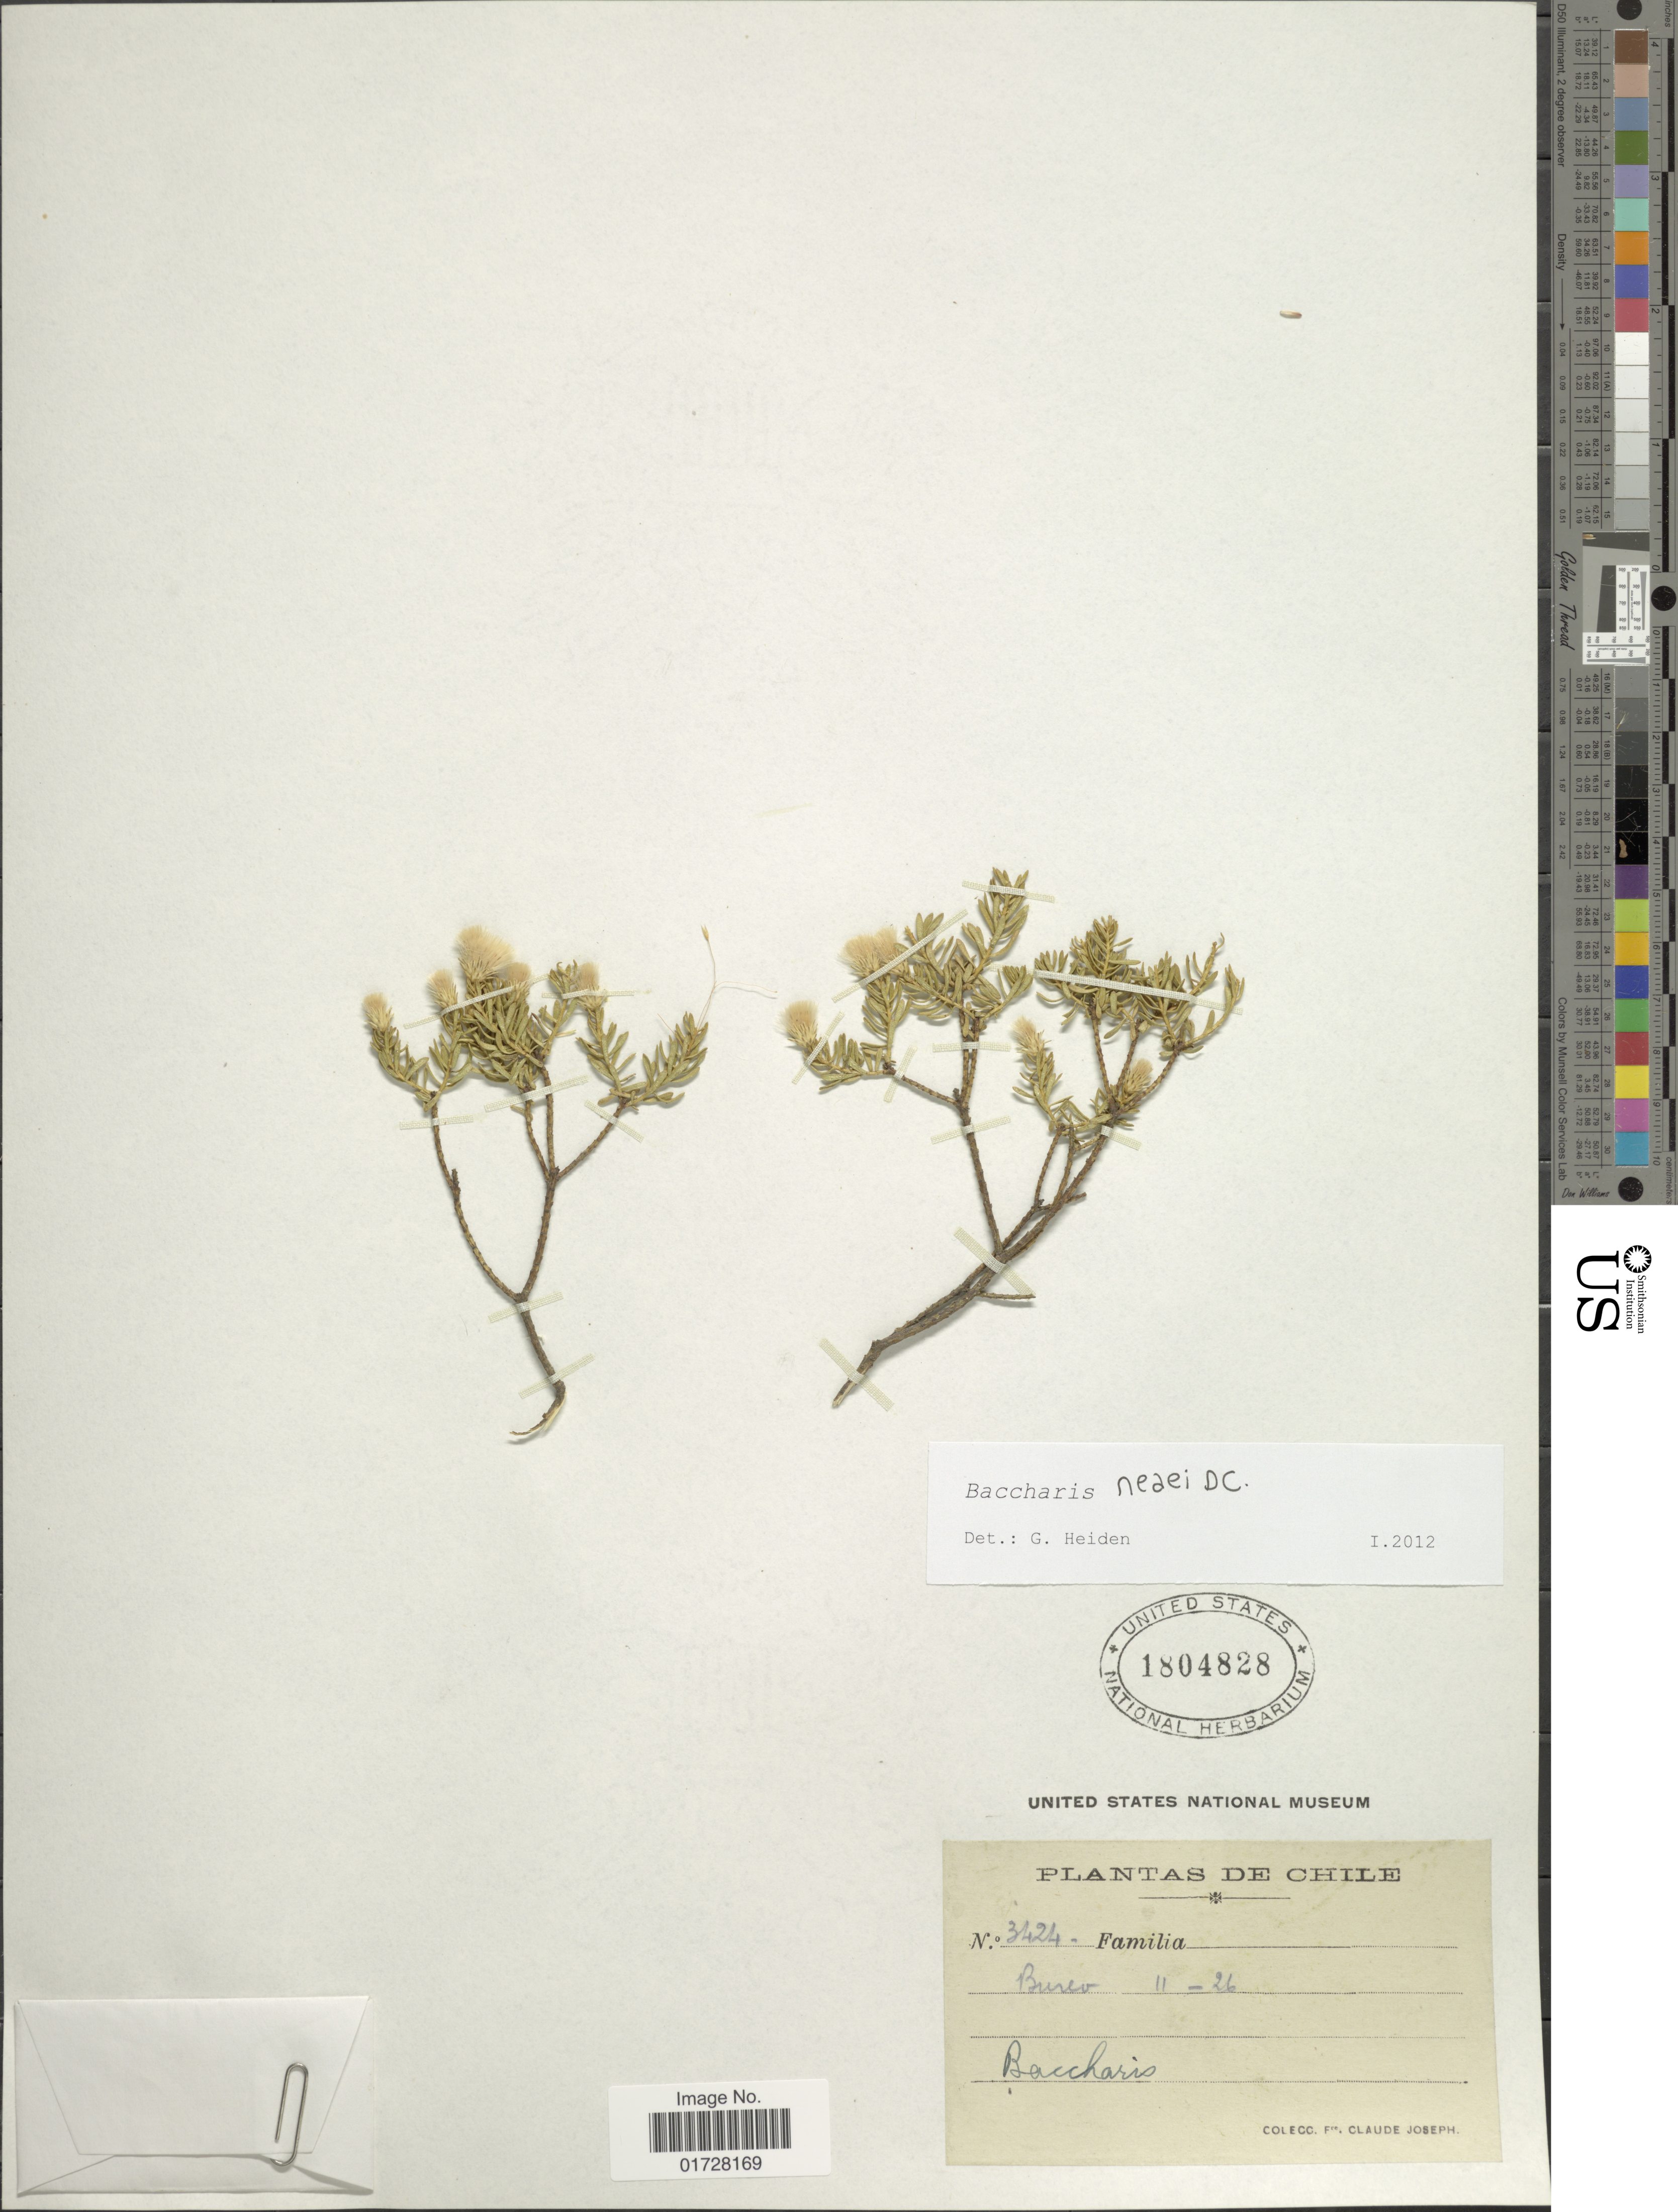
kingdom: Plantae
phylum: Tracheophyta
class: Magnoliopsida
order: Asterales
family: Asteraceae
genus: Baccharis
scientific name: Baccharis neaei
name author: DC.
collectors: Bro. Claude-Joseph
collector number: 3424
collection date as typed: Transcribed d/m/y: /11/26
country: Chile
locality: Bureo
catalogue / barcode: US 1804828